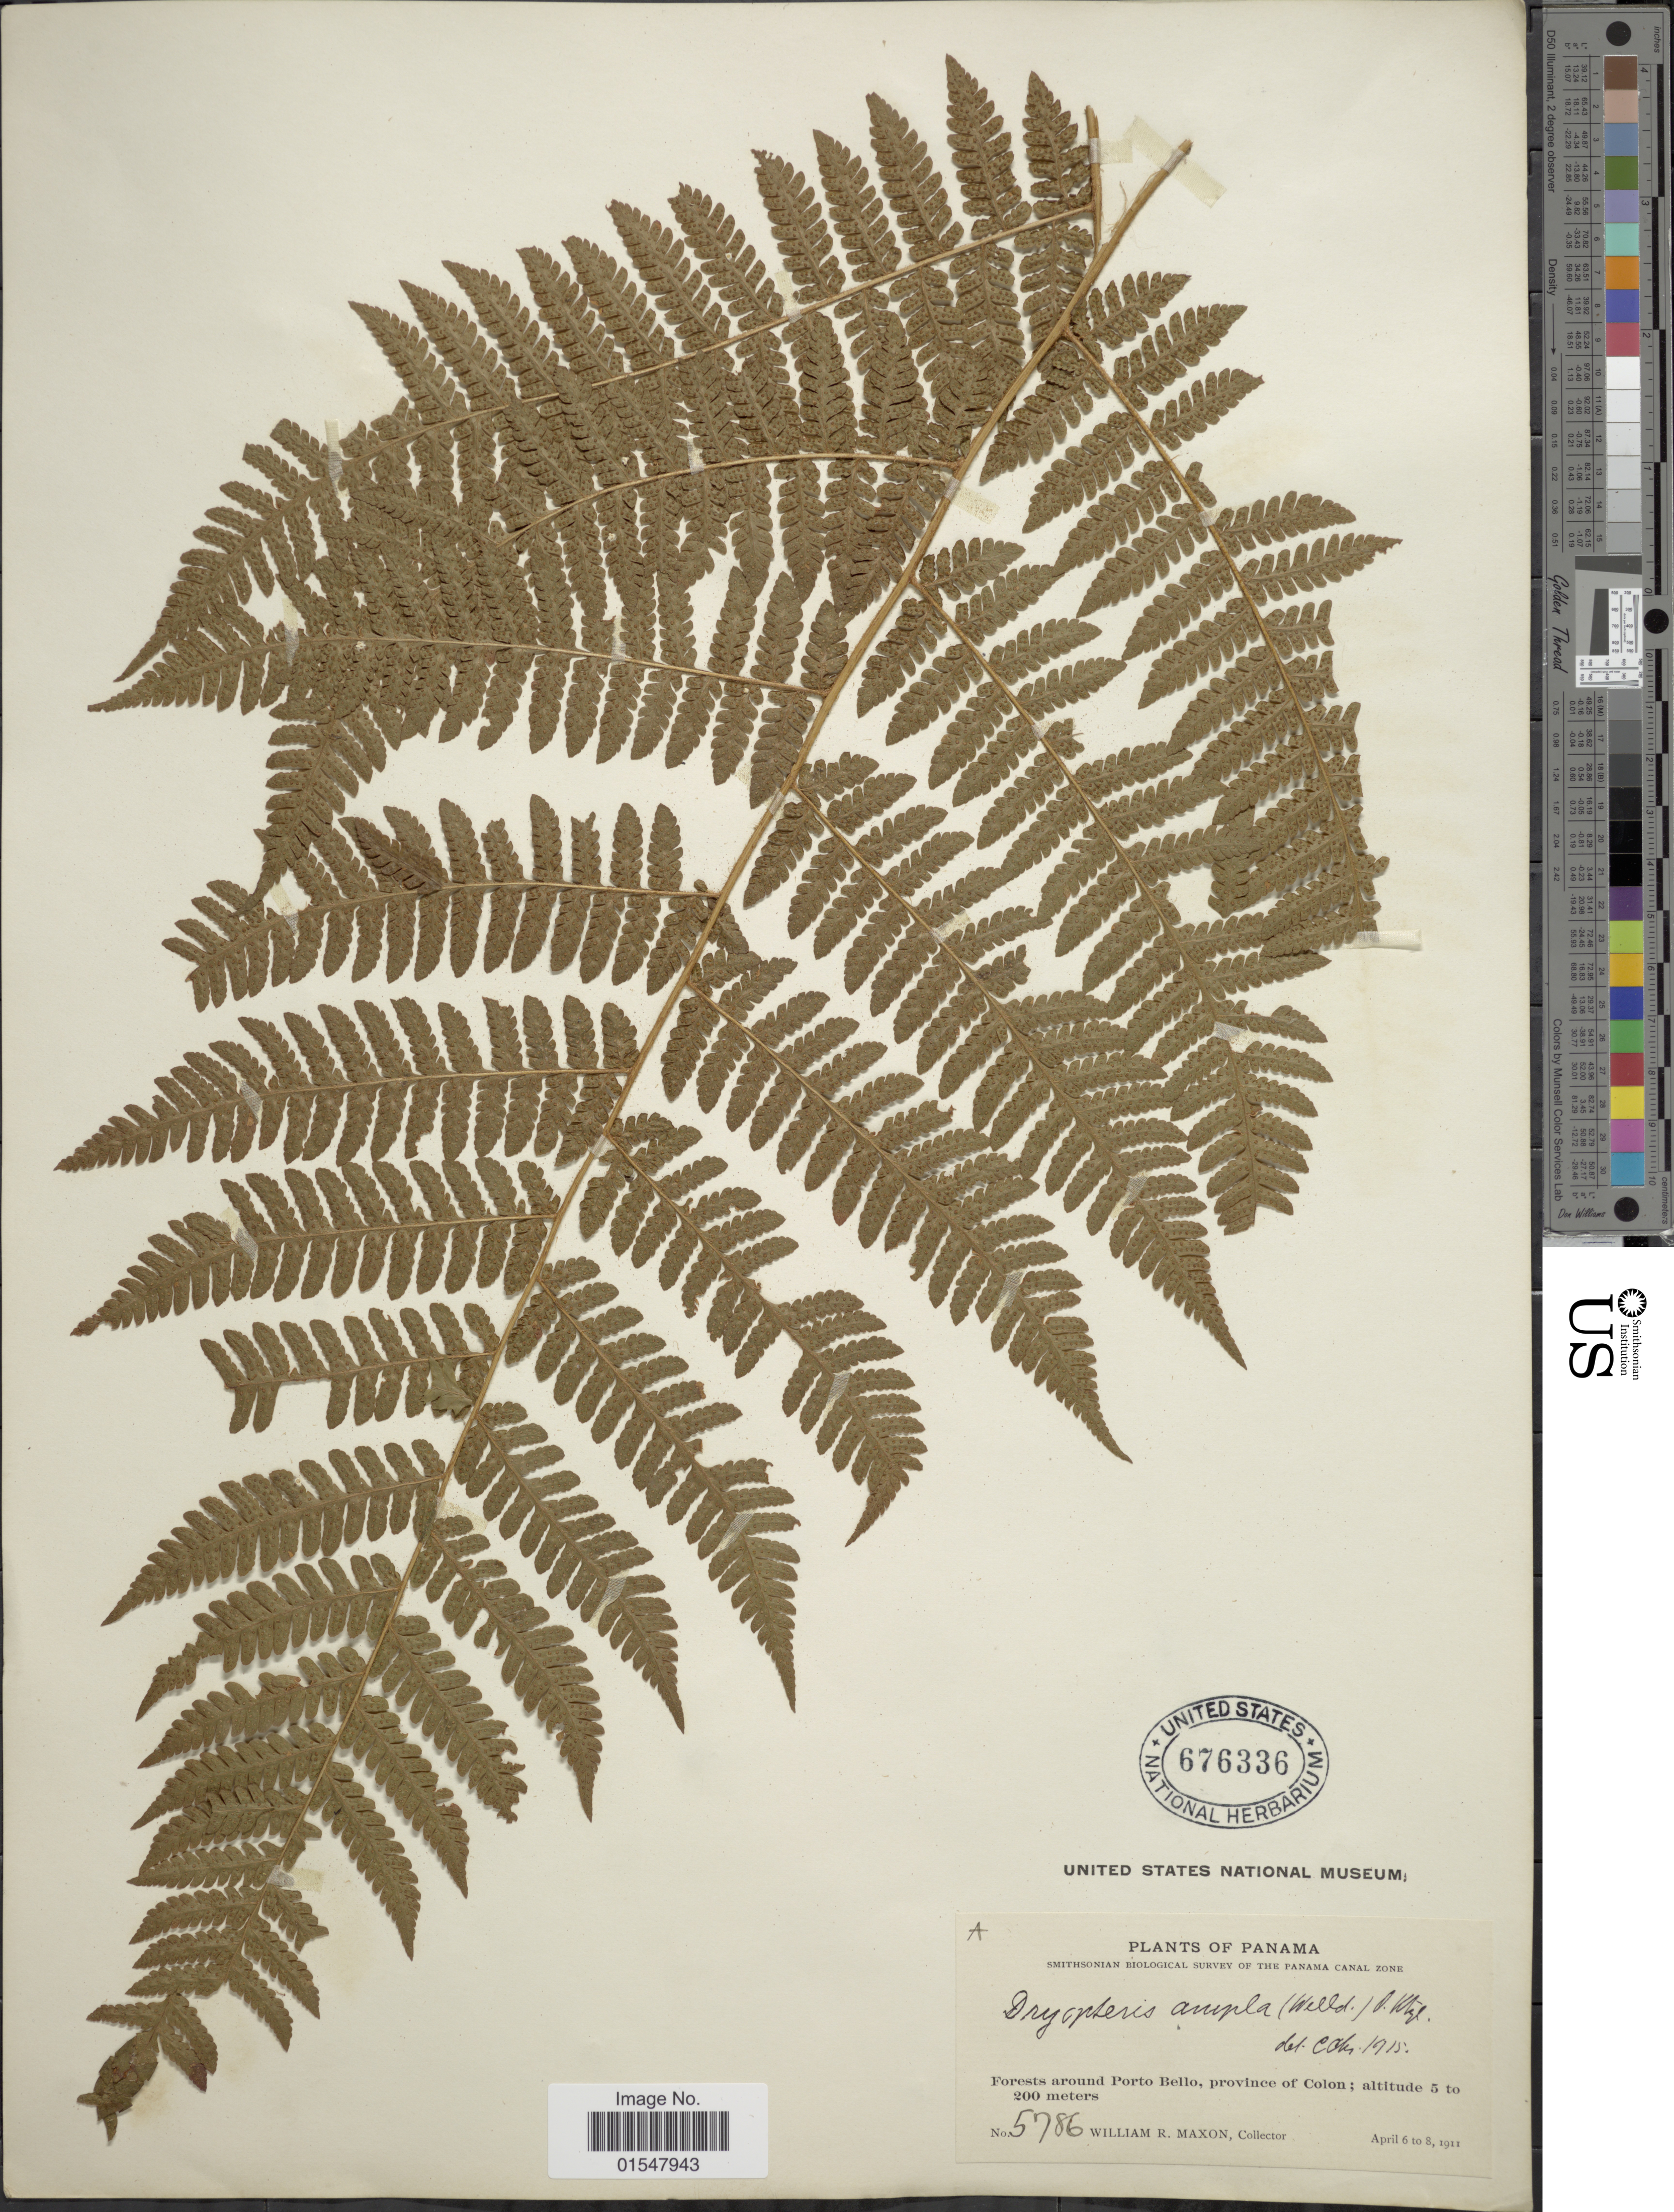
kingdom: Plantae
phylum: Tracheophyta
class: Polypodiopsida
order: Polypodiales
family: Dryopteridaceae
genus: Ctenitis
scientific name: Ctenitis sloanei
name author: (Poepp. ex Spreng.) C.V. Morton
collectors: W. R. Maxon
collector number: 5786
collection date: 1911-04-06/1911-04-08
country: Panama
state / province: Colón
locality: Panama, The Panama Canal Zone. Forest around Porto bello, province of Colon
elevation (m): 5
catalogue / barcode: US 676336